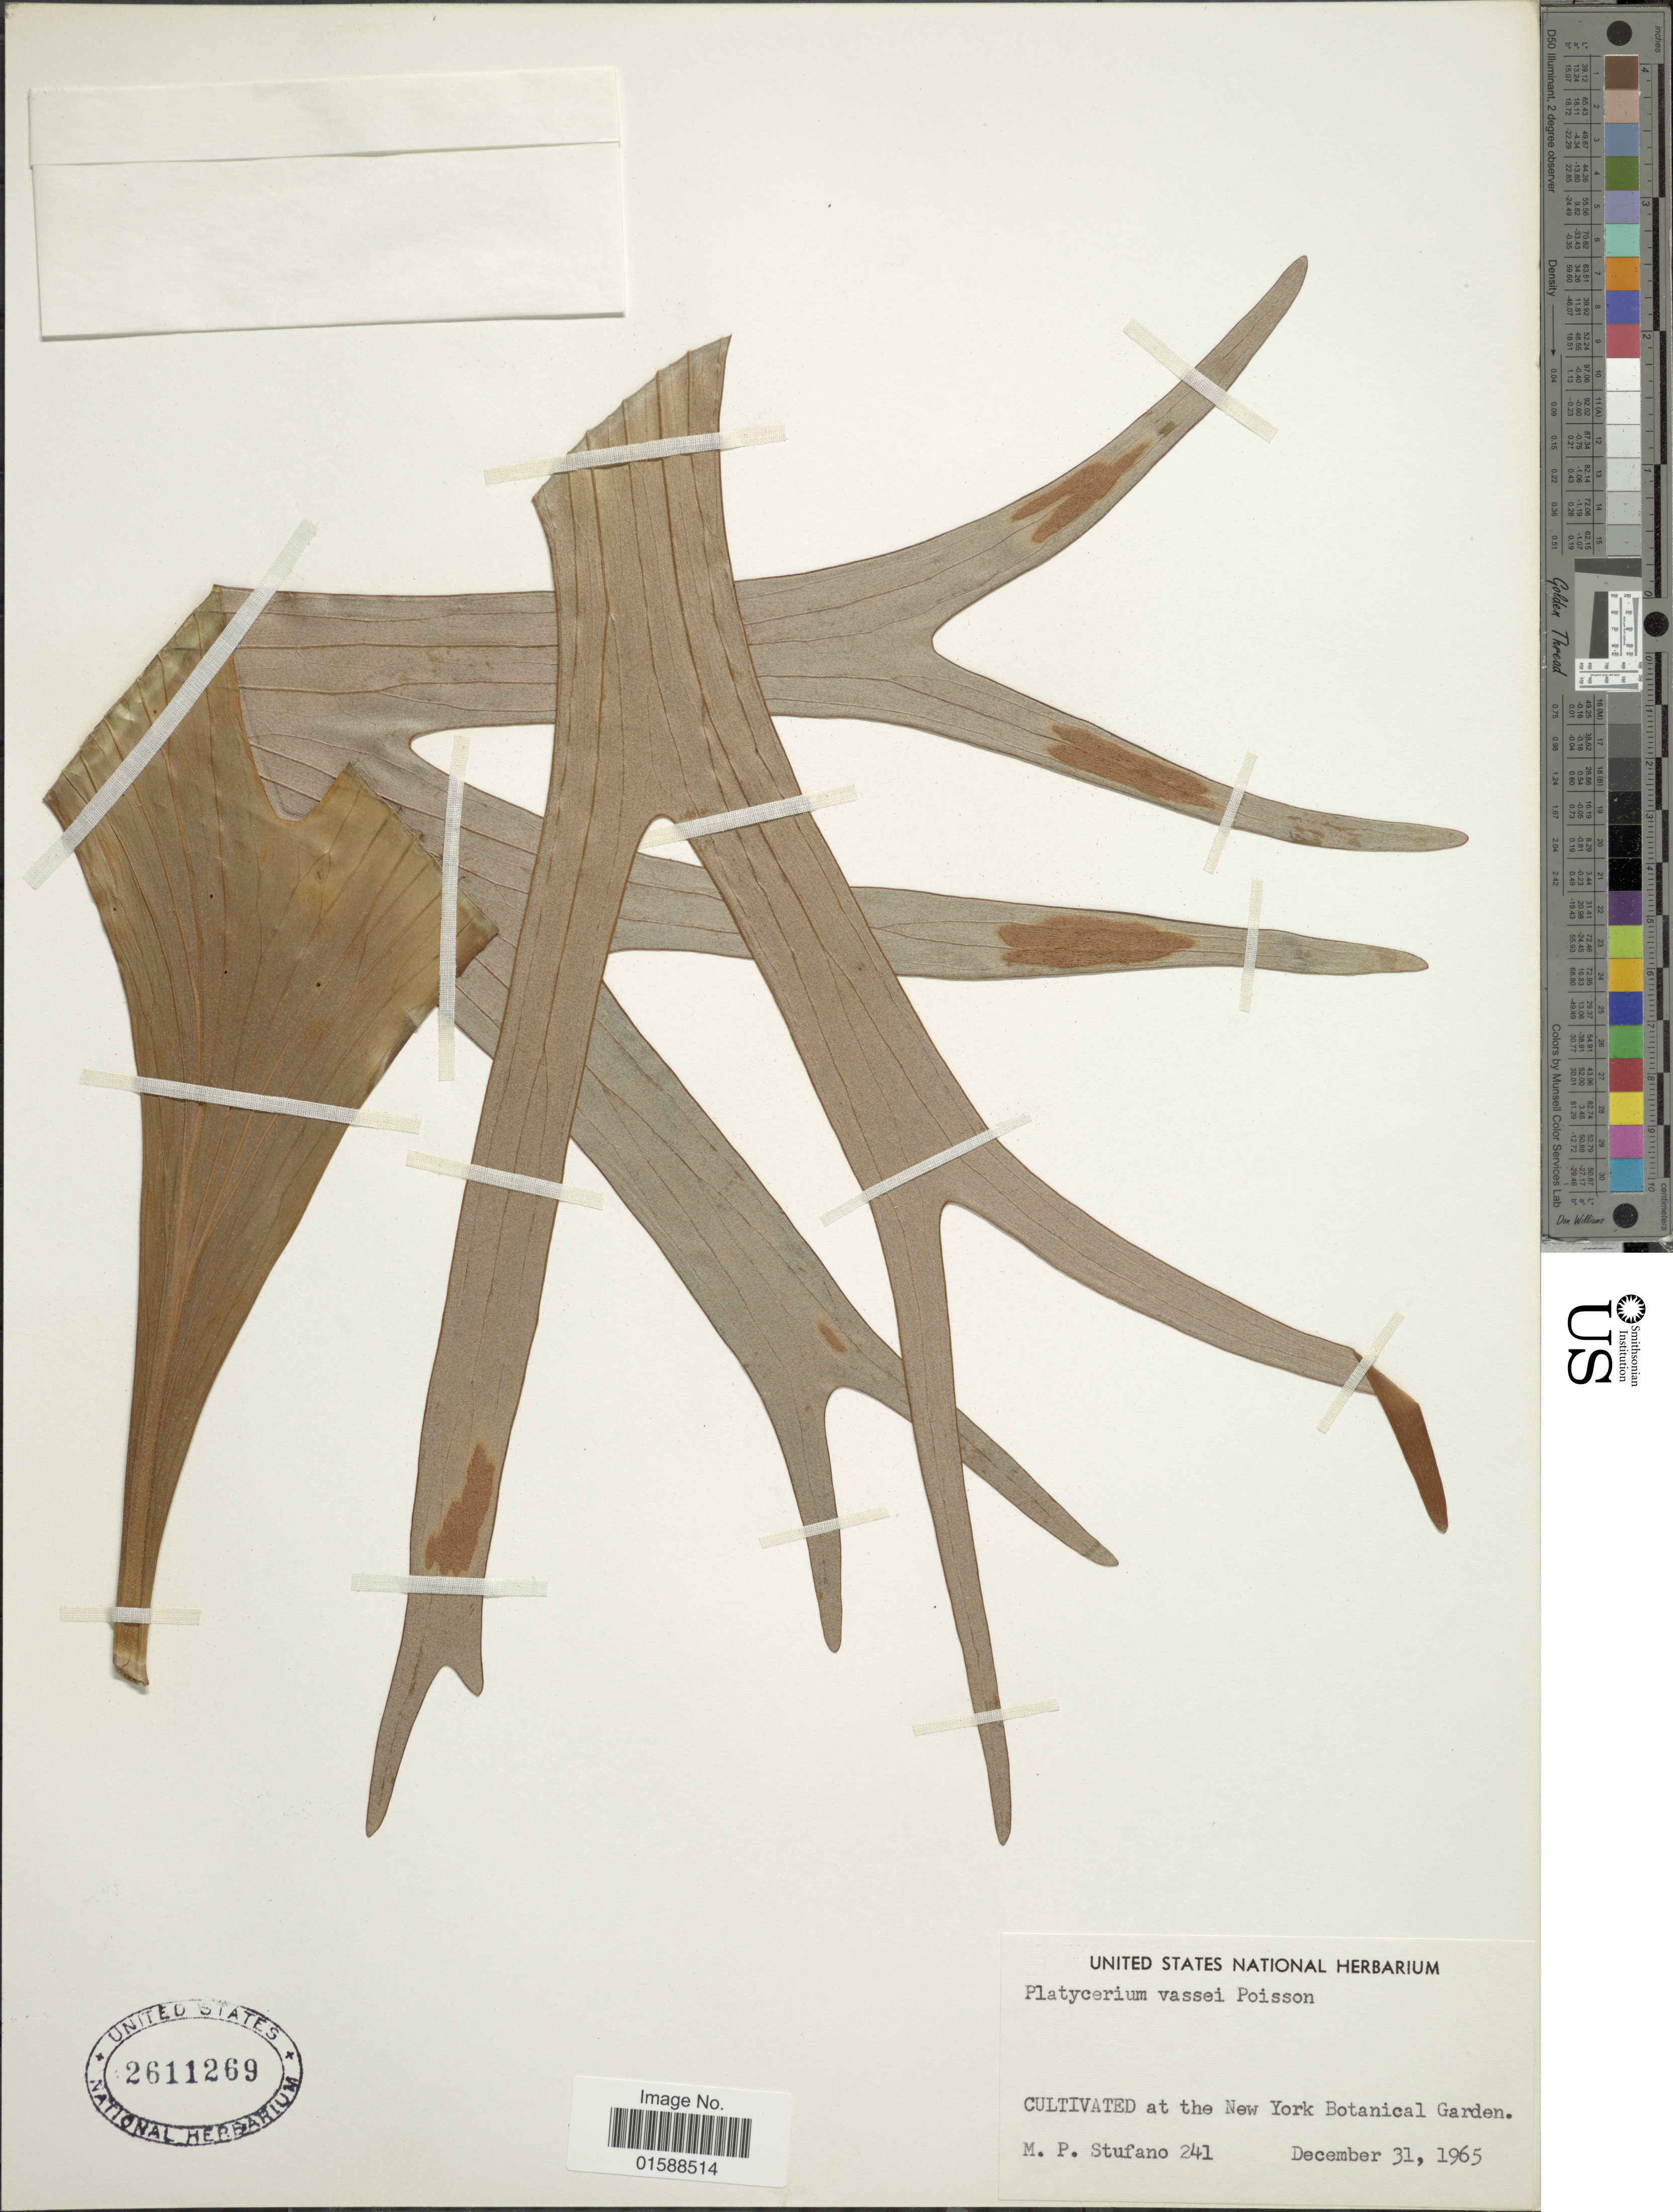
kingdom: Plantae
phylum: Tracheophyta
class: Polypodiopsida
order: Polypodiales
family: Polypodiaceae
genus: Platycerium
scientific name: Platycerium vassei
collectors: M. Stufano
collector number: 241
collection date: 1965-12-31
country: United States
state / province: New York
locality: New York Botanical Garden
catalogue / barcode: US 2611269